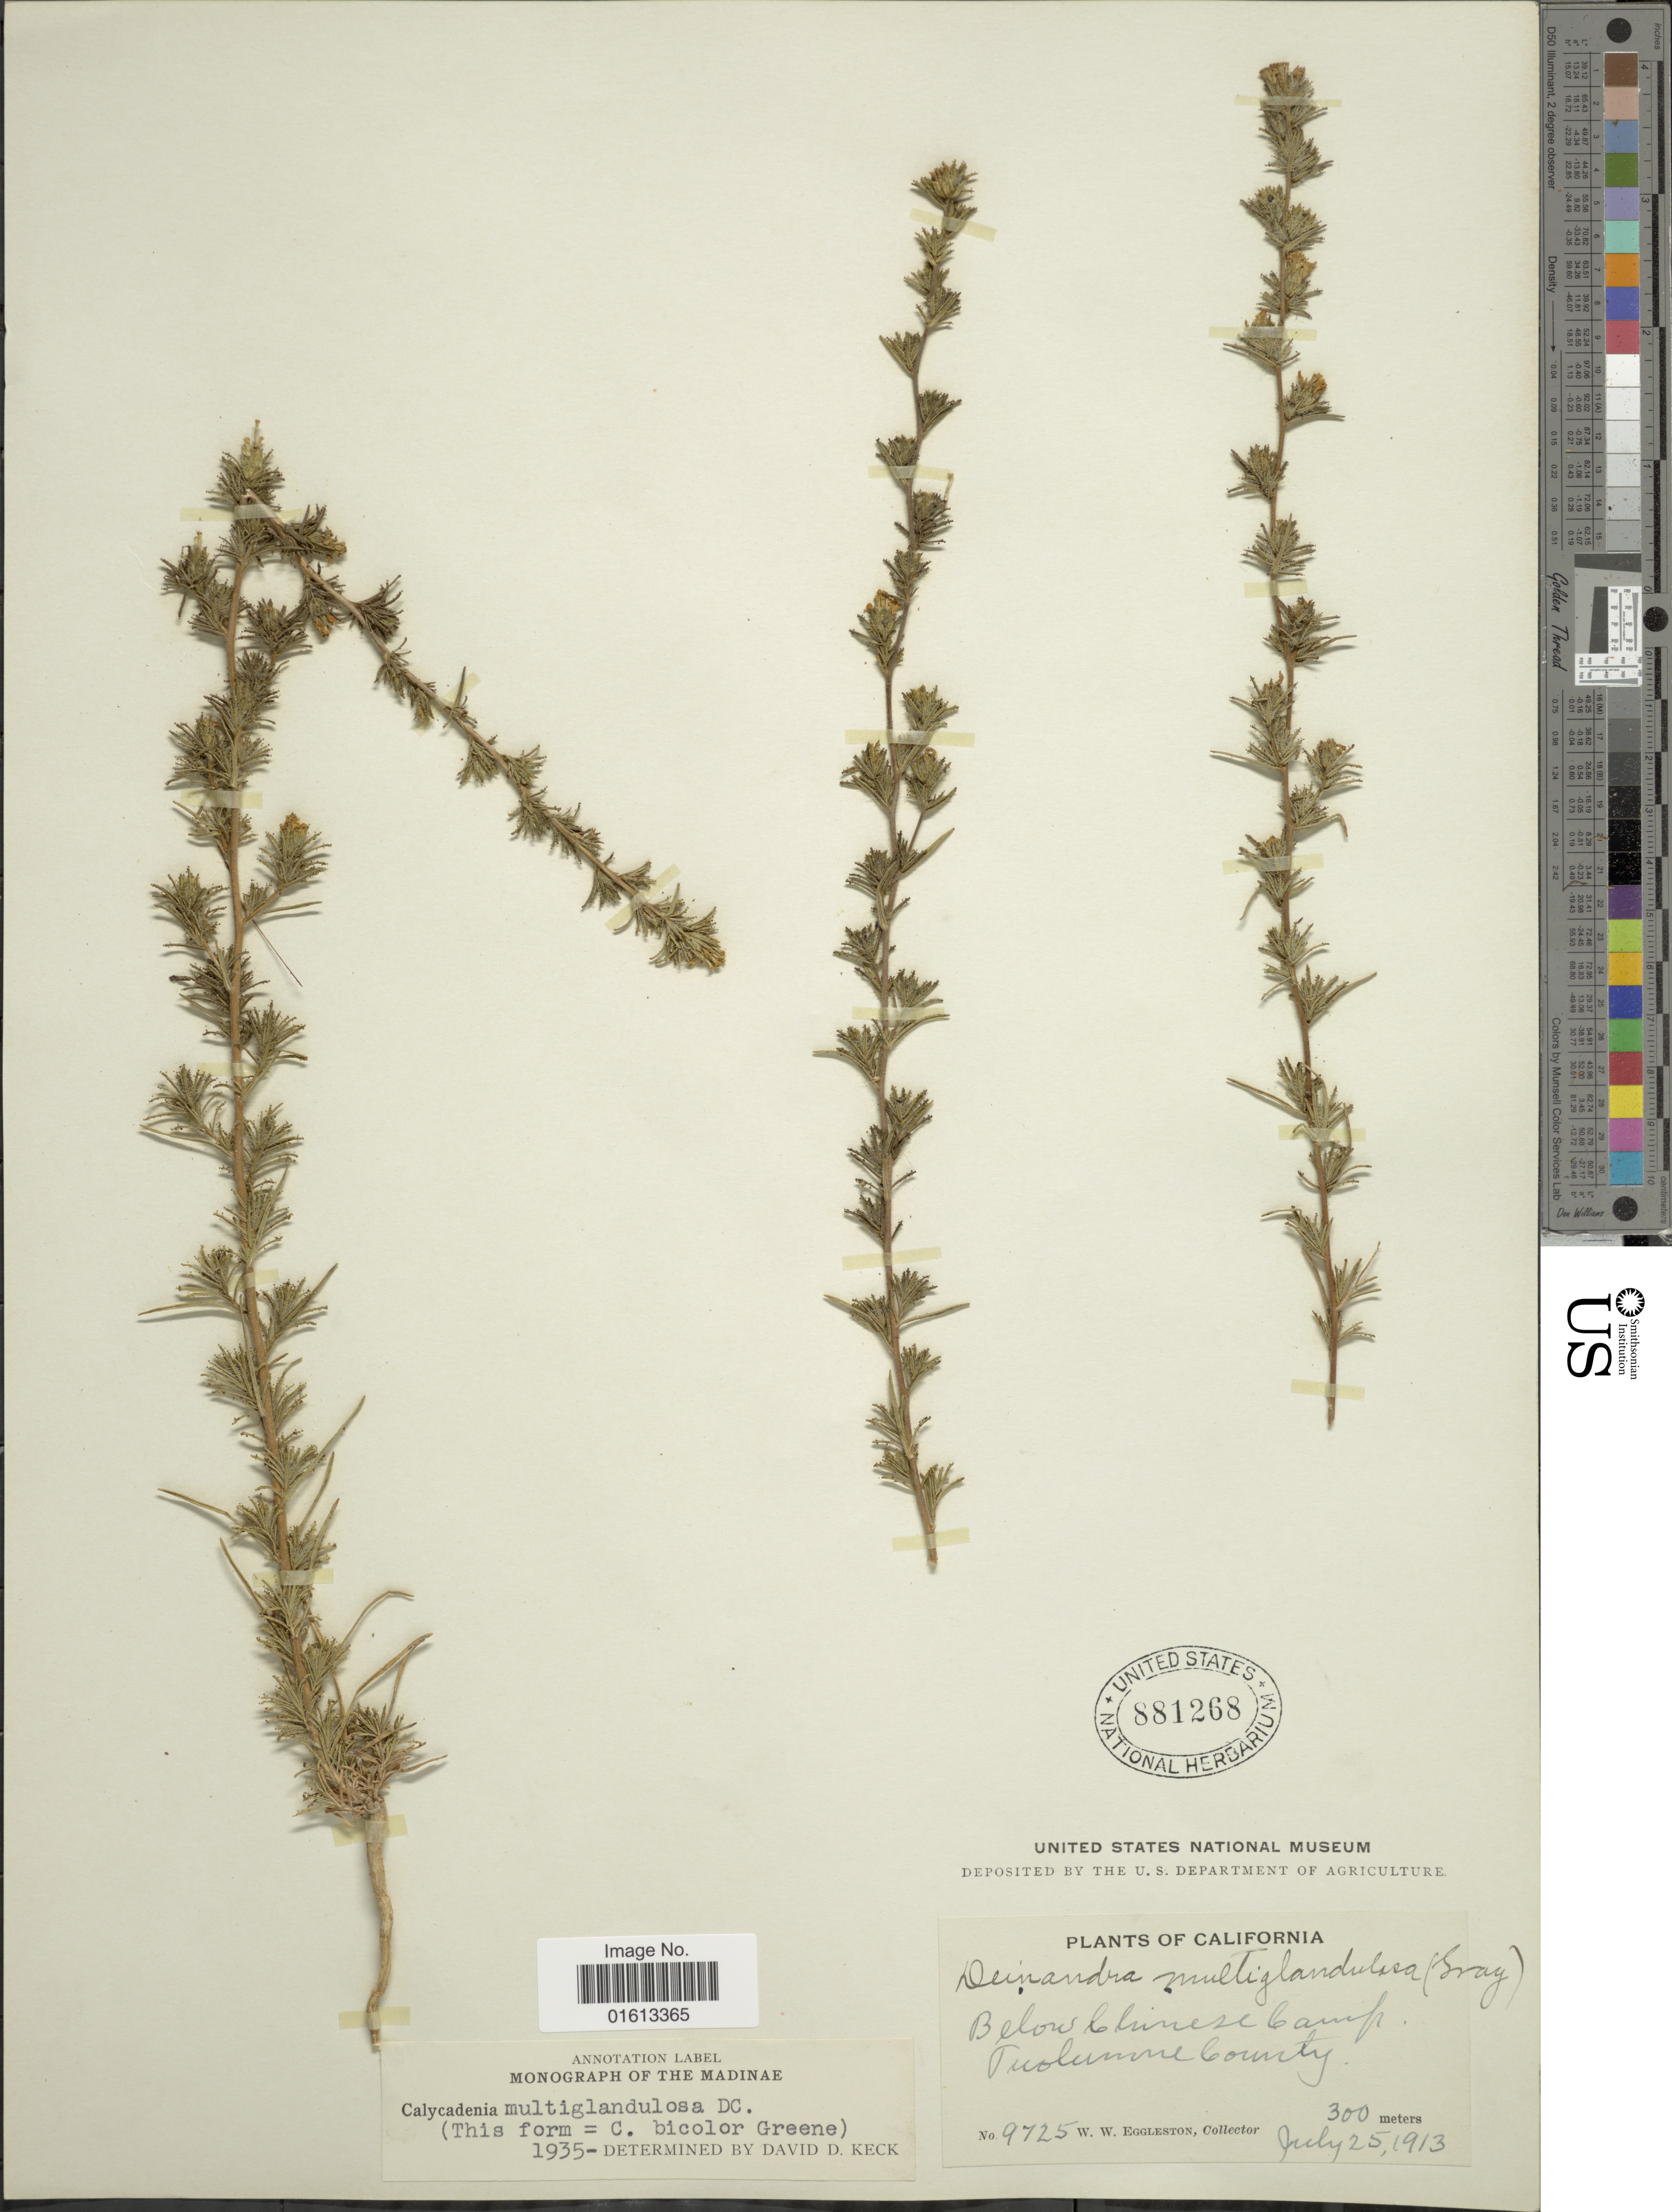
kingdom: Plantae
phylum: Tracheophyta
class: Magnoliopsida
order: Asterales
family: Asteraceae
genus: Calycadenia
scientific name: Calycadenia multiglandulosa subsp. bicolor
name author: (Greene) D.D. Keck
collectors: W. W. Eggleston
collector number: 9725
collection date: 1913-07-25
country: United States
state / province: California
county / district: Tuolumne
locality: Below Chinese Camp, Tuolumme County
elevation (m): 300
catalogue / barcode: US 881268